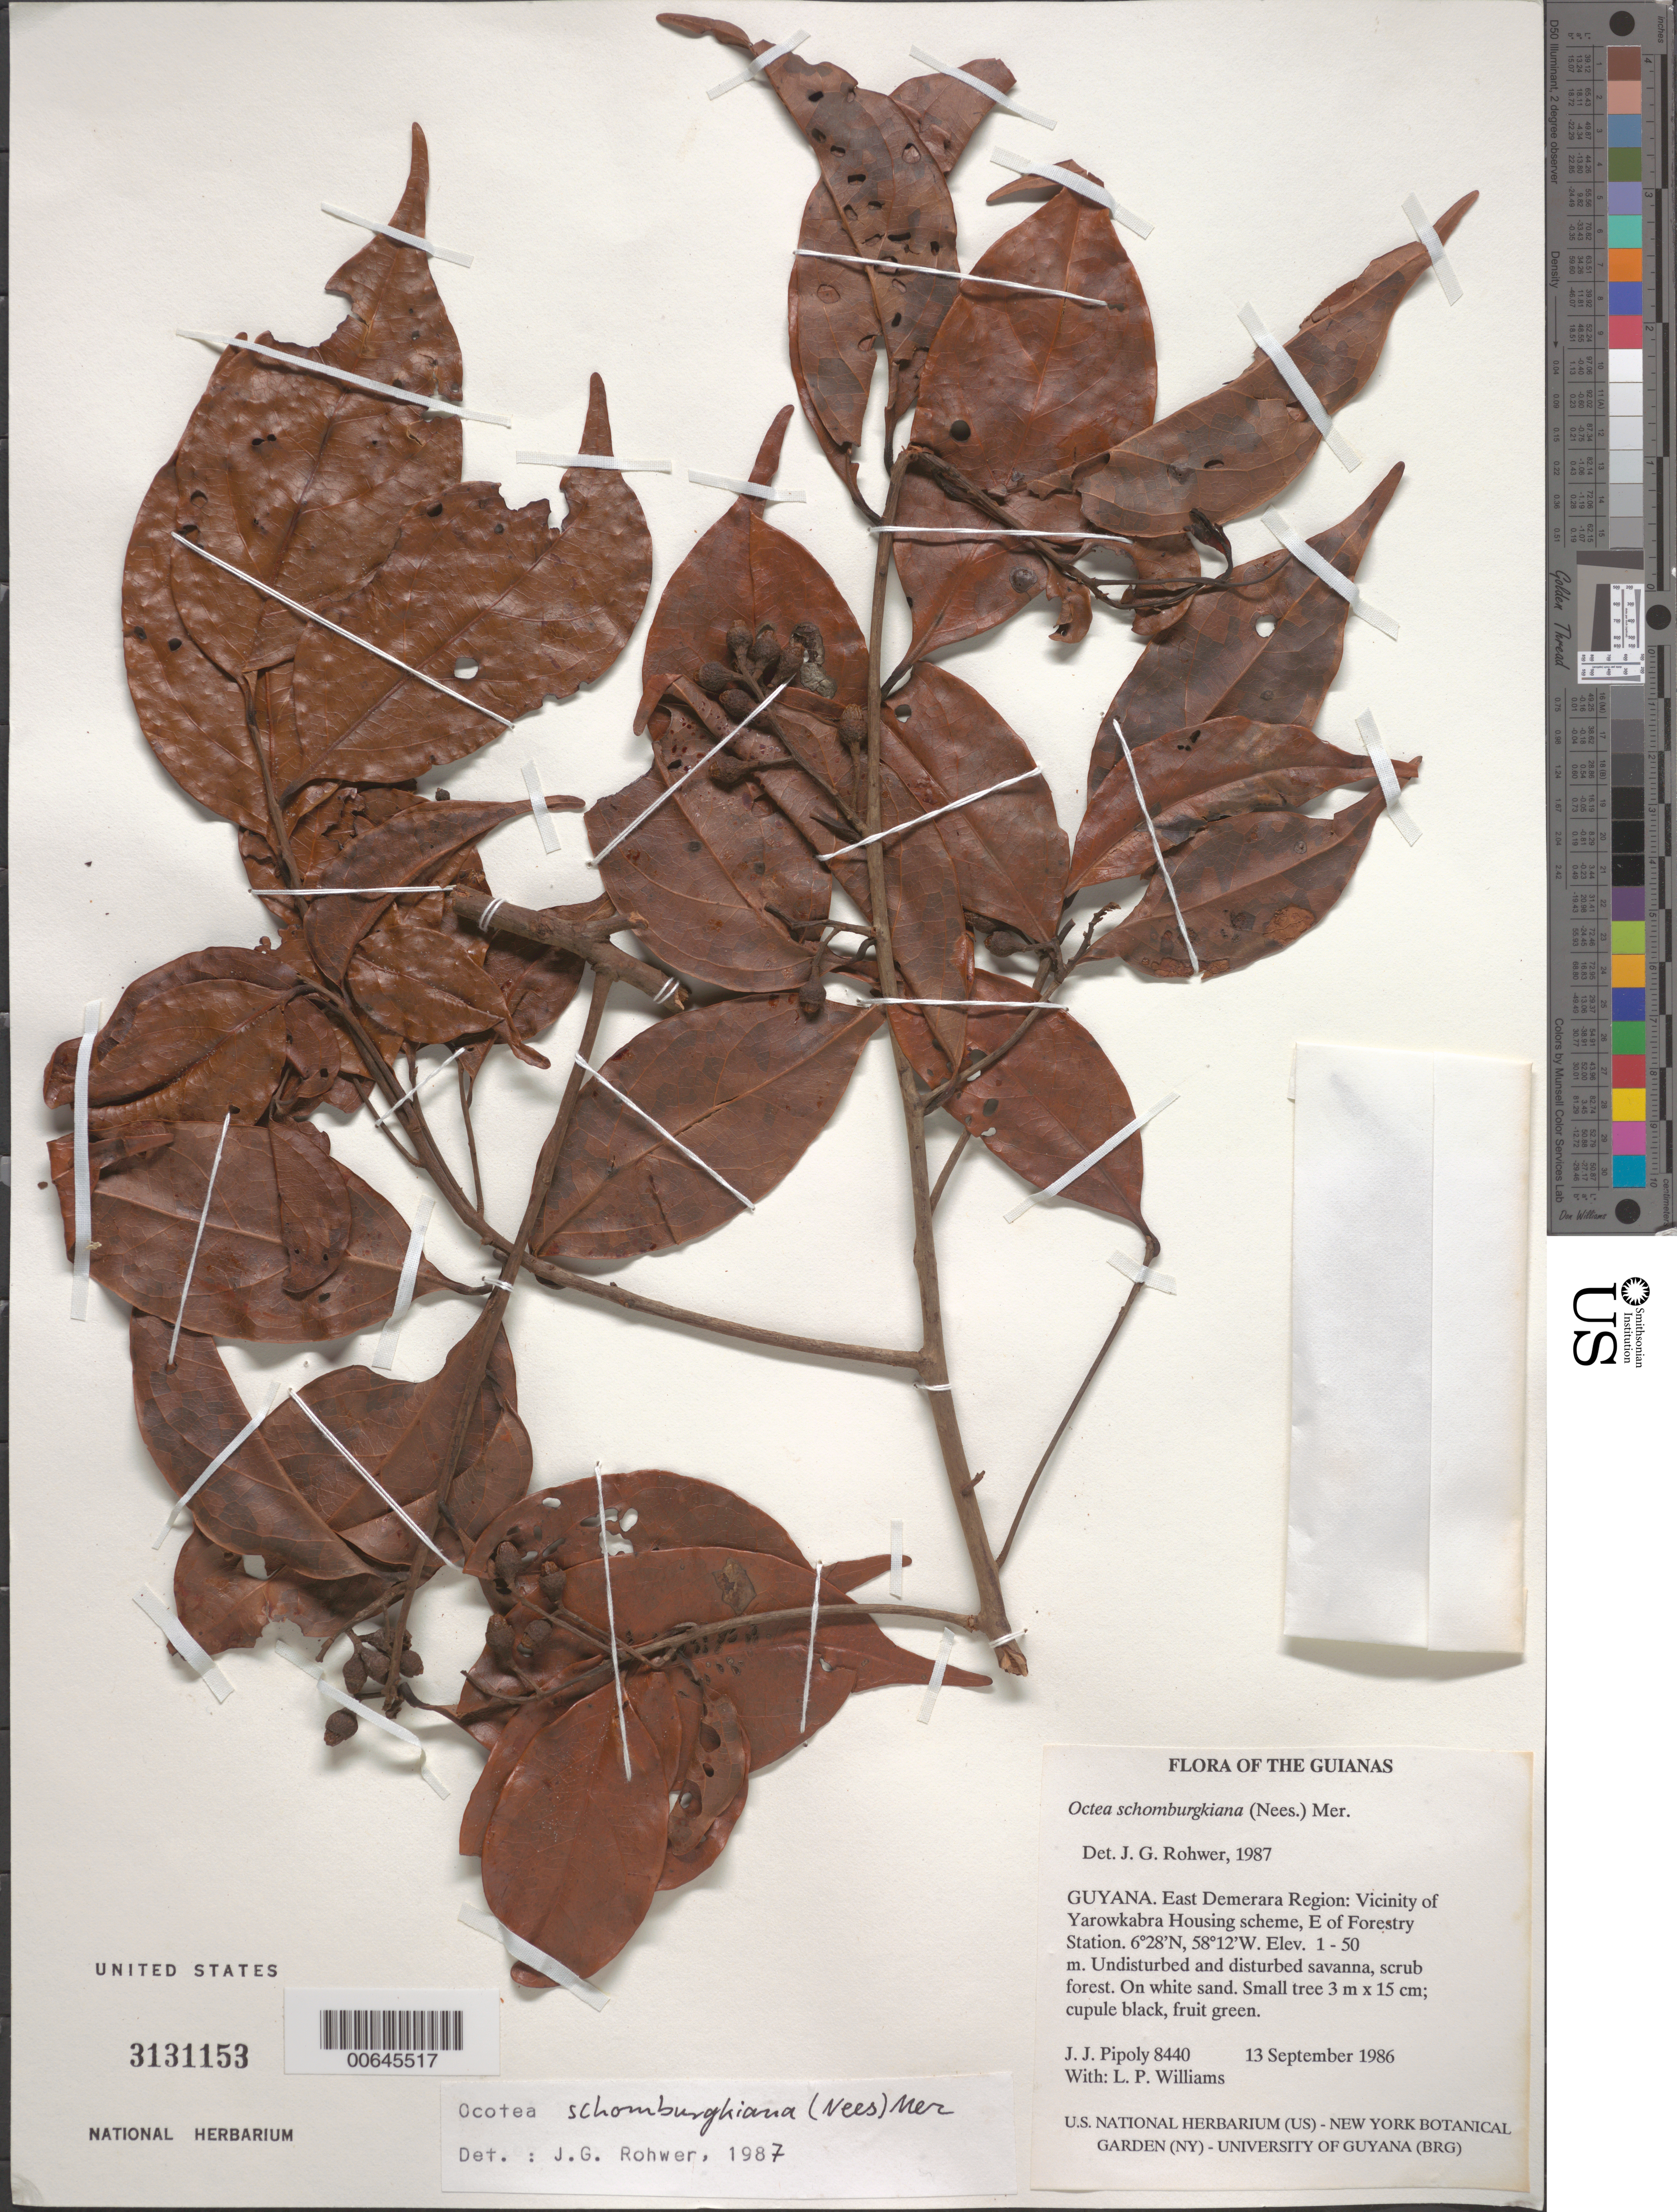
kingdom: Plantae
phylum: Tracheophyta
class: Magnoliopsida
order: Laurales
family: Lauraceae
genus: Ocotea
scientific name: Ocotea schomburgkiana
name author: (Nees) Mez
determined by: Rohwer, J. G.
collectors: J. J. Pipoly & L. P. Williams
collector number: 8440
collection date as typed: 13 September 1986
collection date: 1986-09-13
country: Guyana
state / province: Demerara-Mahaica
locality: Vicinity of Yarowkabra Housing scheme, E of Forestry Station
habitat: Undisturbed and disturbed savanna, scrub forest. On white sand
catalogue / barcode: US 3131153